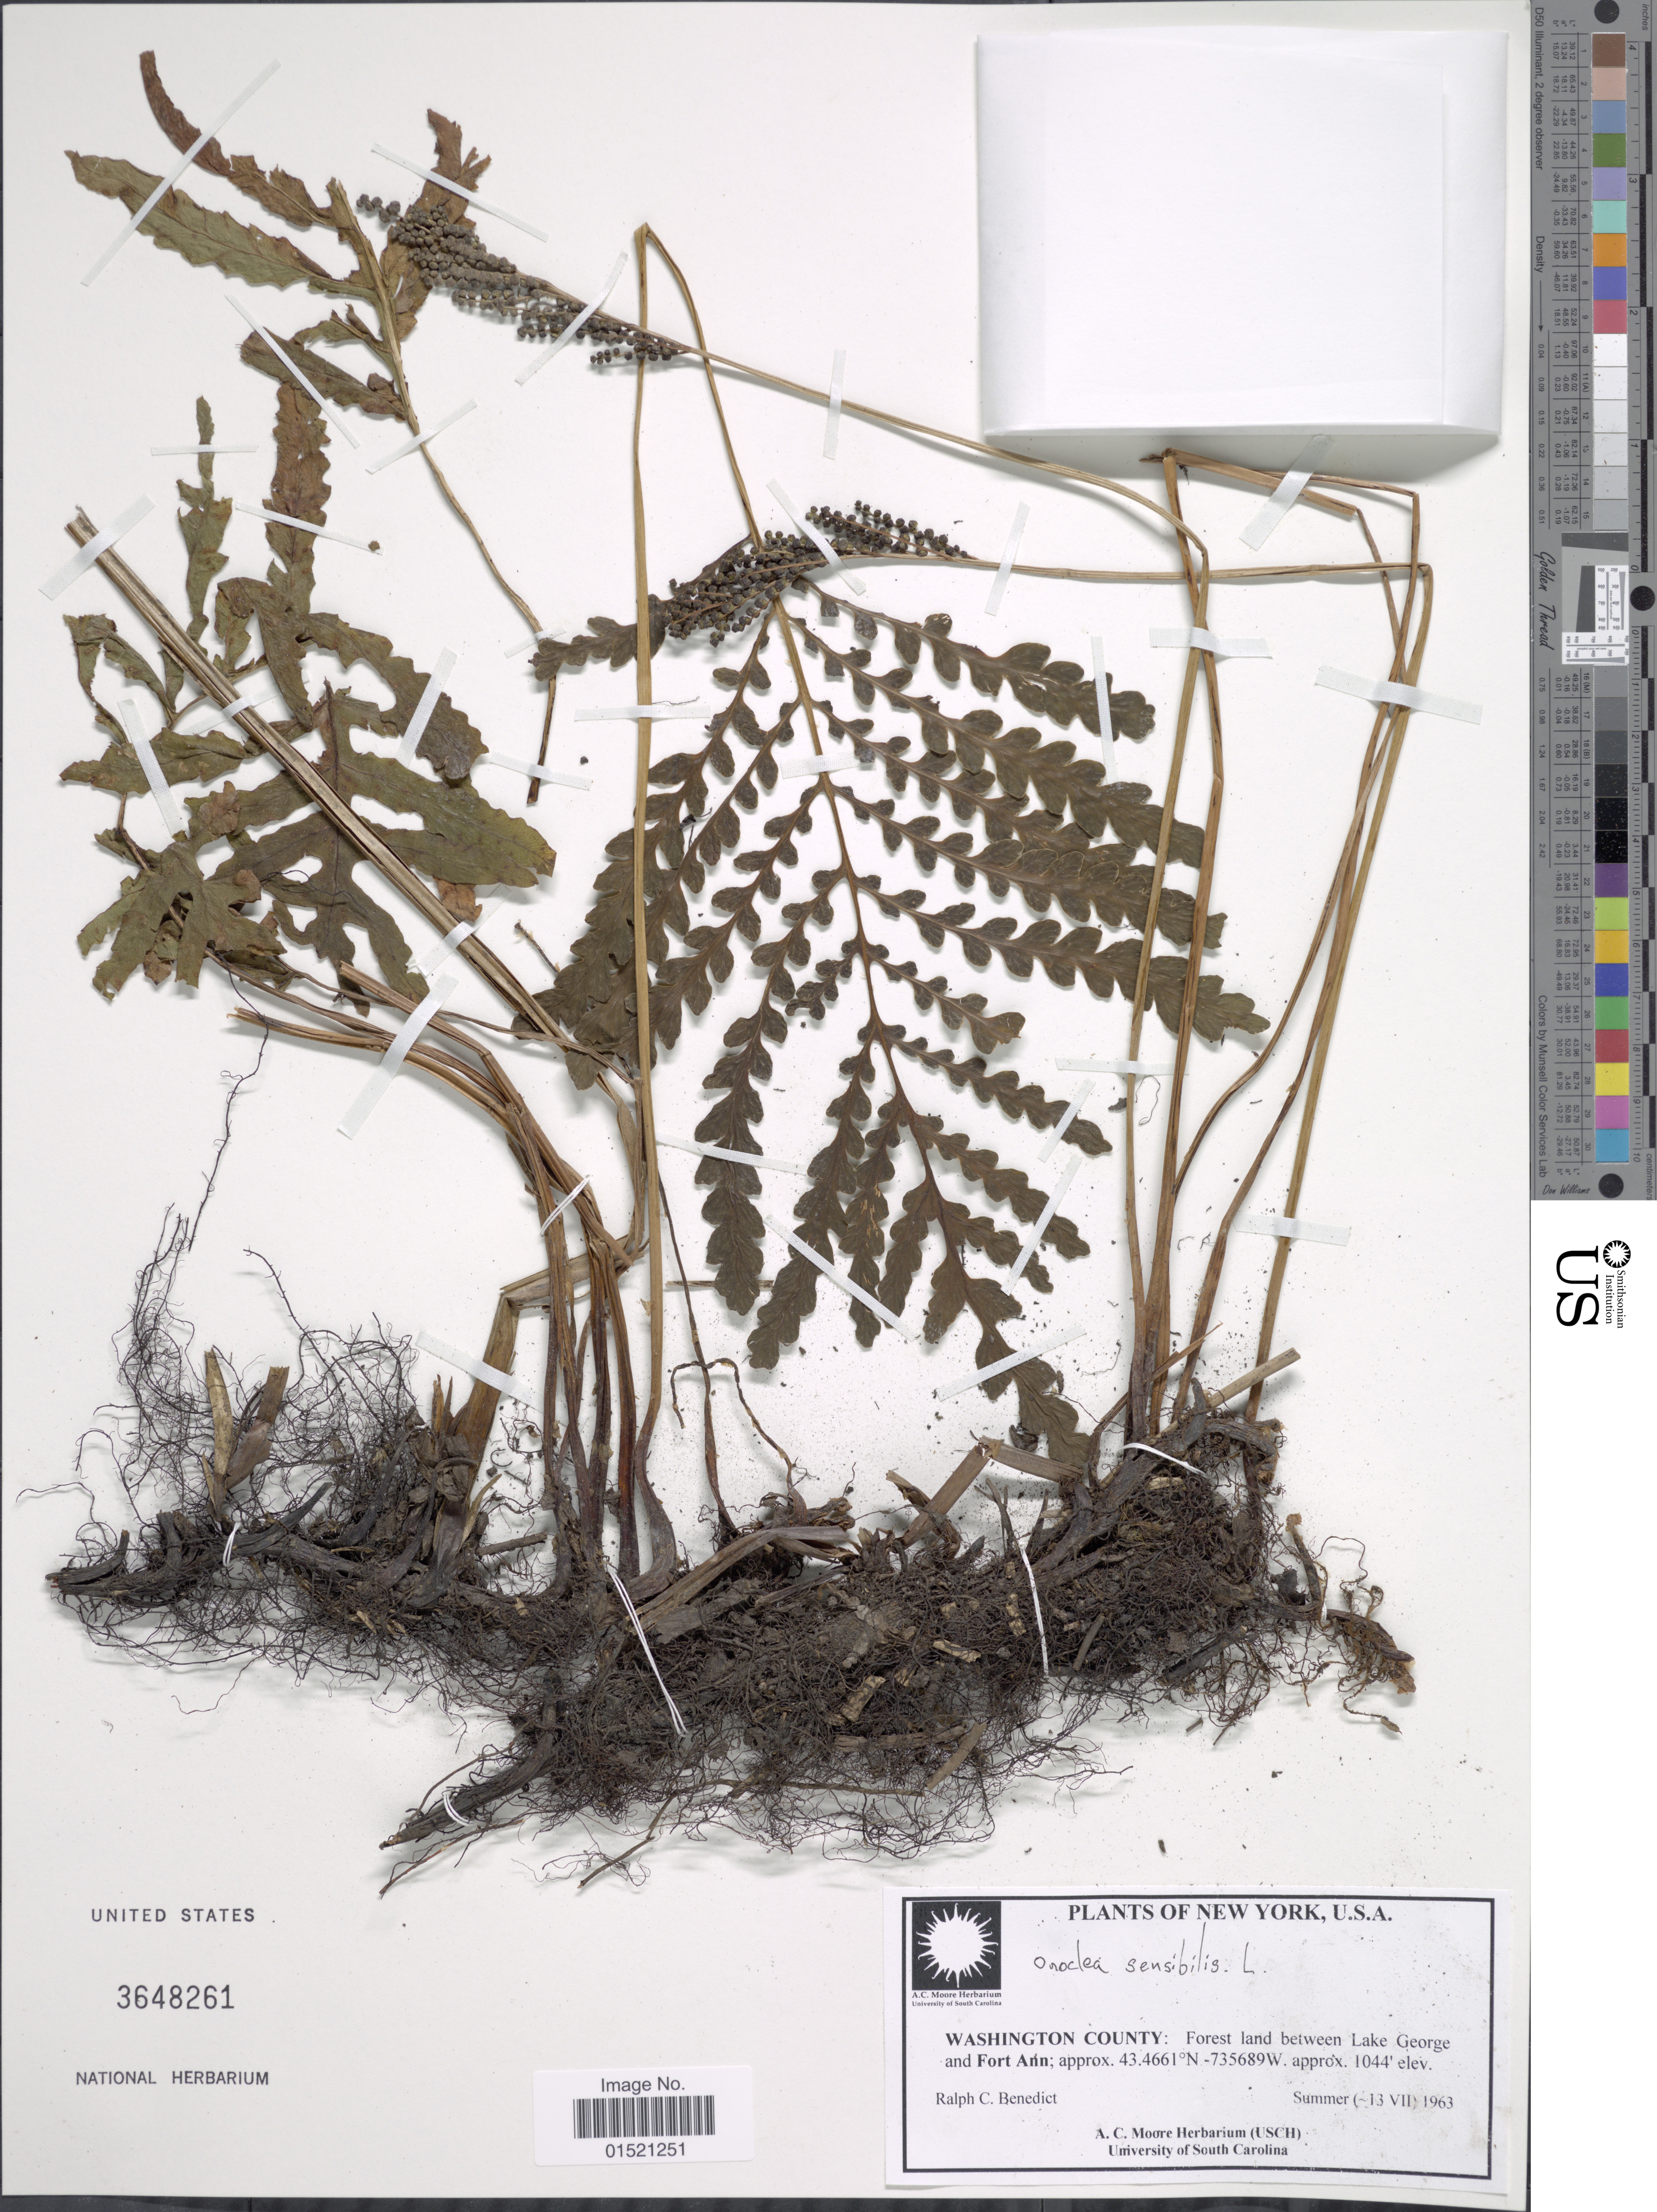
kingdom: Plantae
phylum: Tracheophyta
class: Polypodiopsida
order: Polypodiales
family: Onocleaceae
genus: Onoclea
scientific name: Onoclea sensibilis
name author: L.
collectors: R. C. Benedict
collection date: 1963-07-13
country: United States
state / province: New York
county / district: Washington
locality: Washington County: Forest land between Lake George and Fort Ann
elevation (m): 318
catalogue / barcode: US 3648261